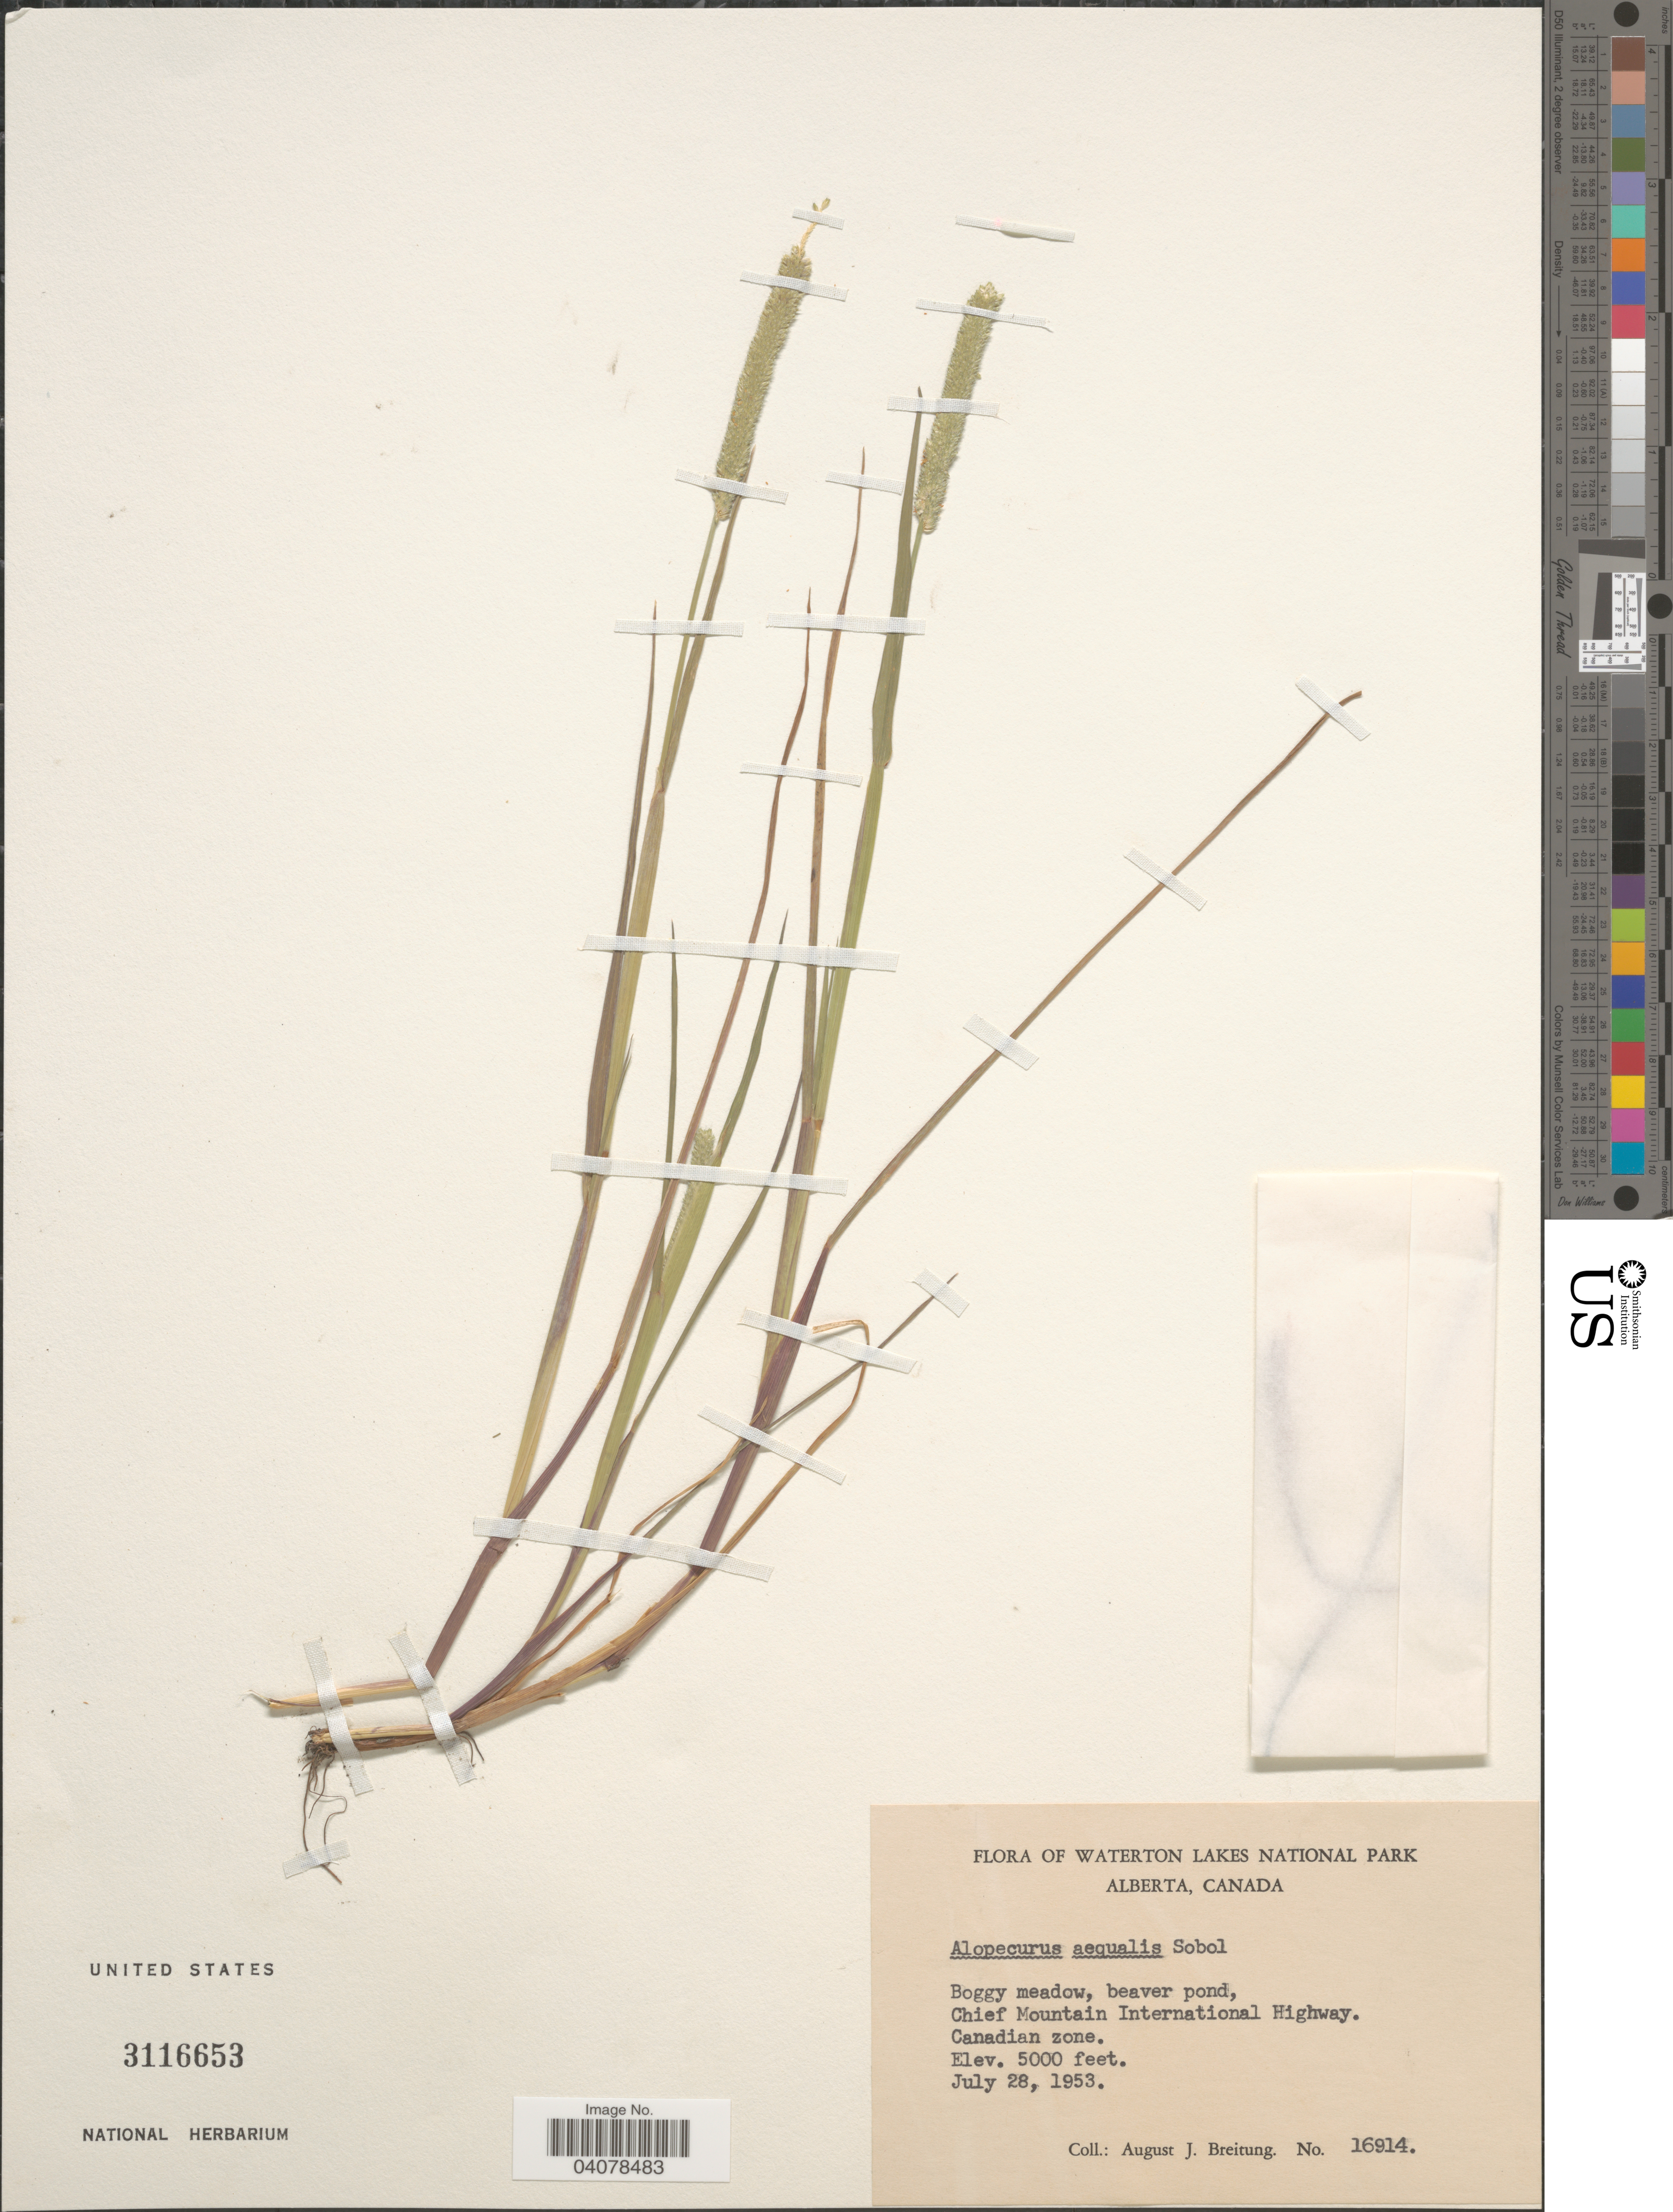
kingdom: Plantae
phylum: Tracheophyta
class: Liliopsida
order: Poales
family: Poaceae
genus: Alopecurus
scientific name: Alopecurus aequalis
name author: Sobol.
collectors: A. Breitung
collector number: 16914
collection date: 1953-07-28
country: Canada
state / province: Alberta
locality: Waterton Lakes National Park. Boggy meadow, beaver pond, Chief Mountain International Highway. Canadian Zone.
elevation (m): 1524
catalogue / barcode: US 3116653